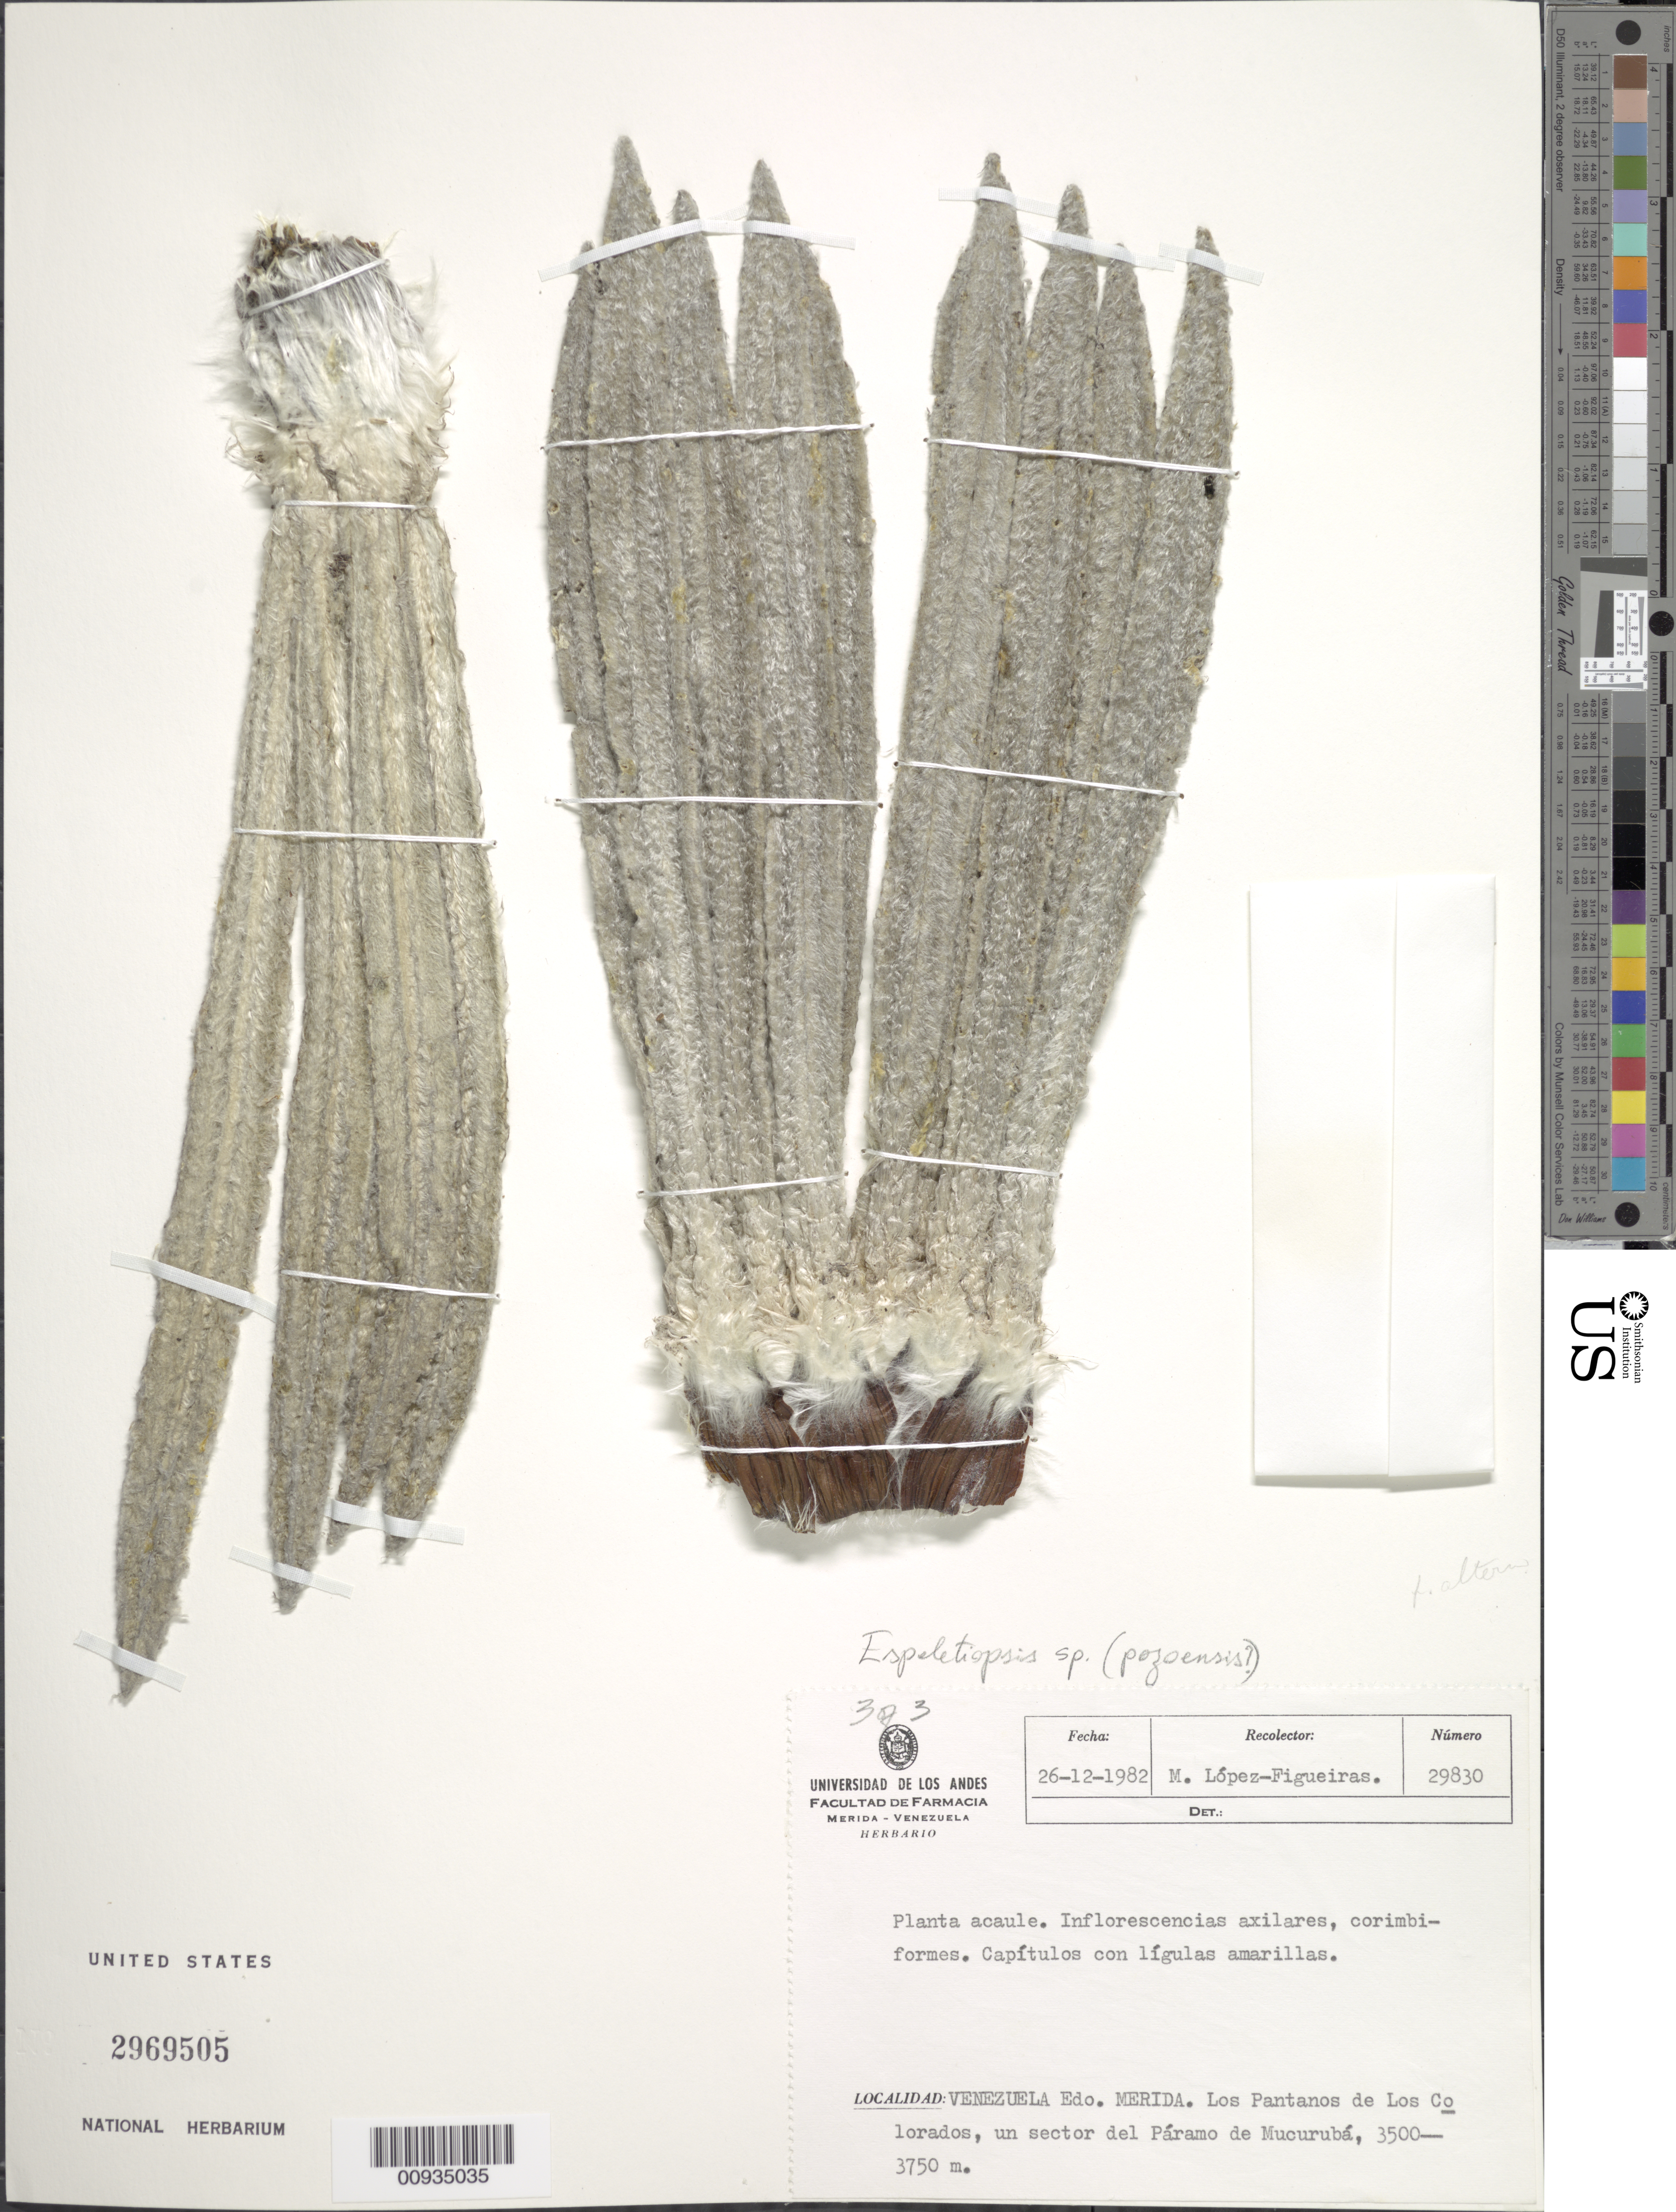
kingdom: Plantae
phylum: Tracheophyta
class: Magnoliopsida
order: Asterales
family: Asteraceae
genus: Espeletiopsis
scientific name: Espeletiopsis sp.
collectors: M. López Figueiras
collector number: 29830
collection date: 1982-12-26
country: Venezuela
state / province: Mérida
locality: Los Pantanos de Los Colorados, un sector del Paramo de Mucuruba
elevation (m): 3500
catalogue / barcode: US 2969505